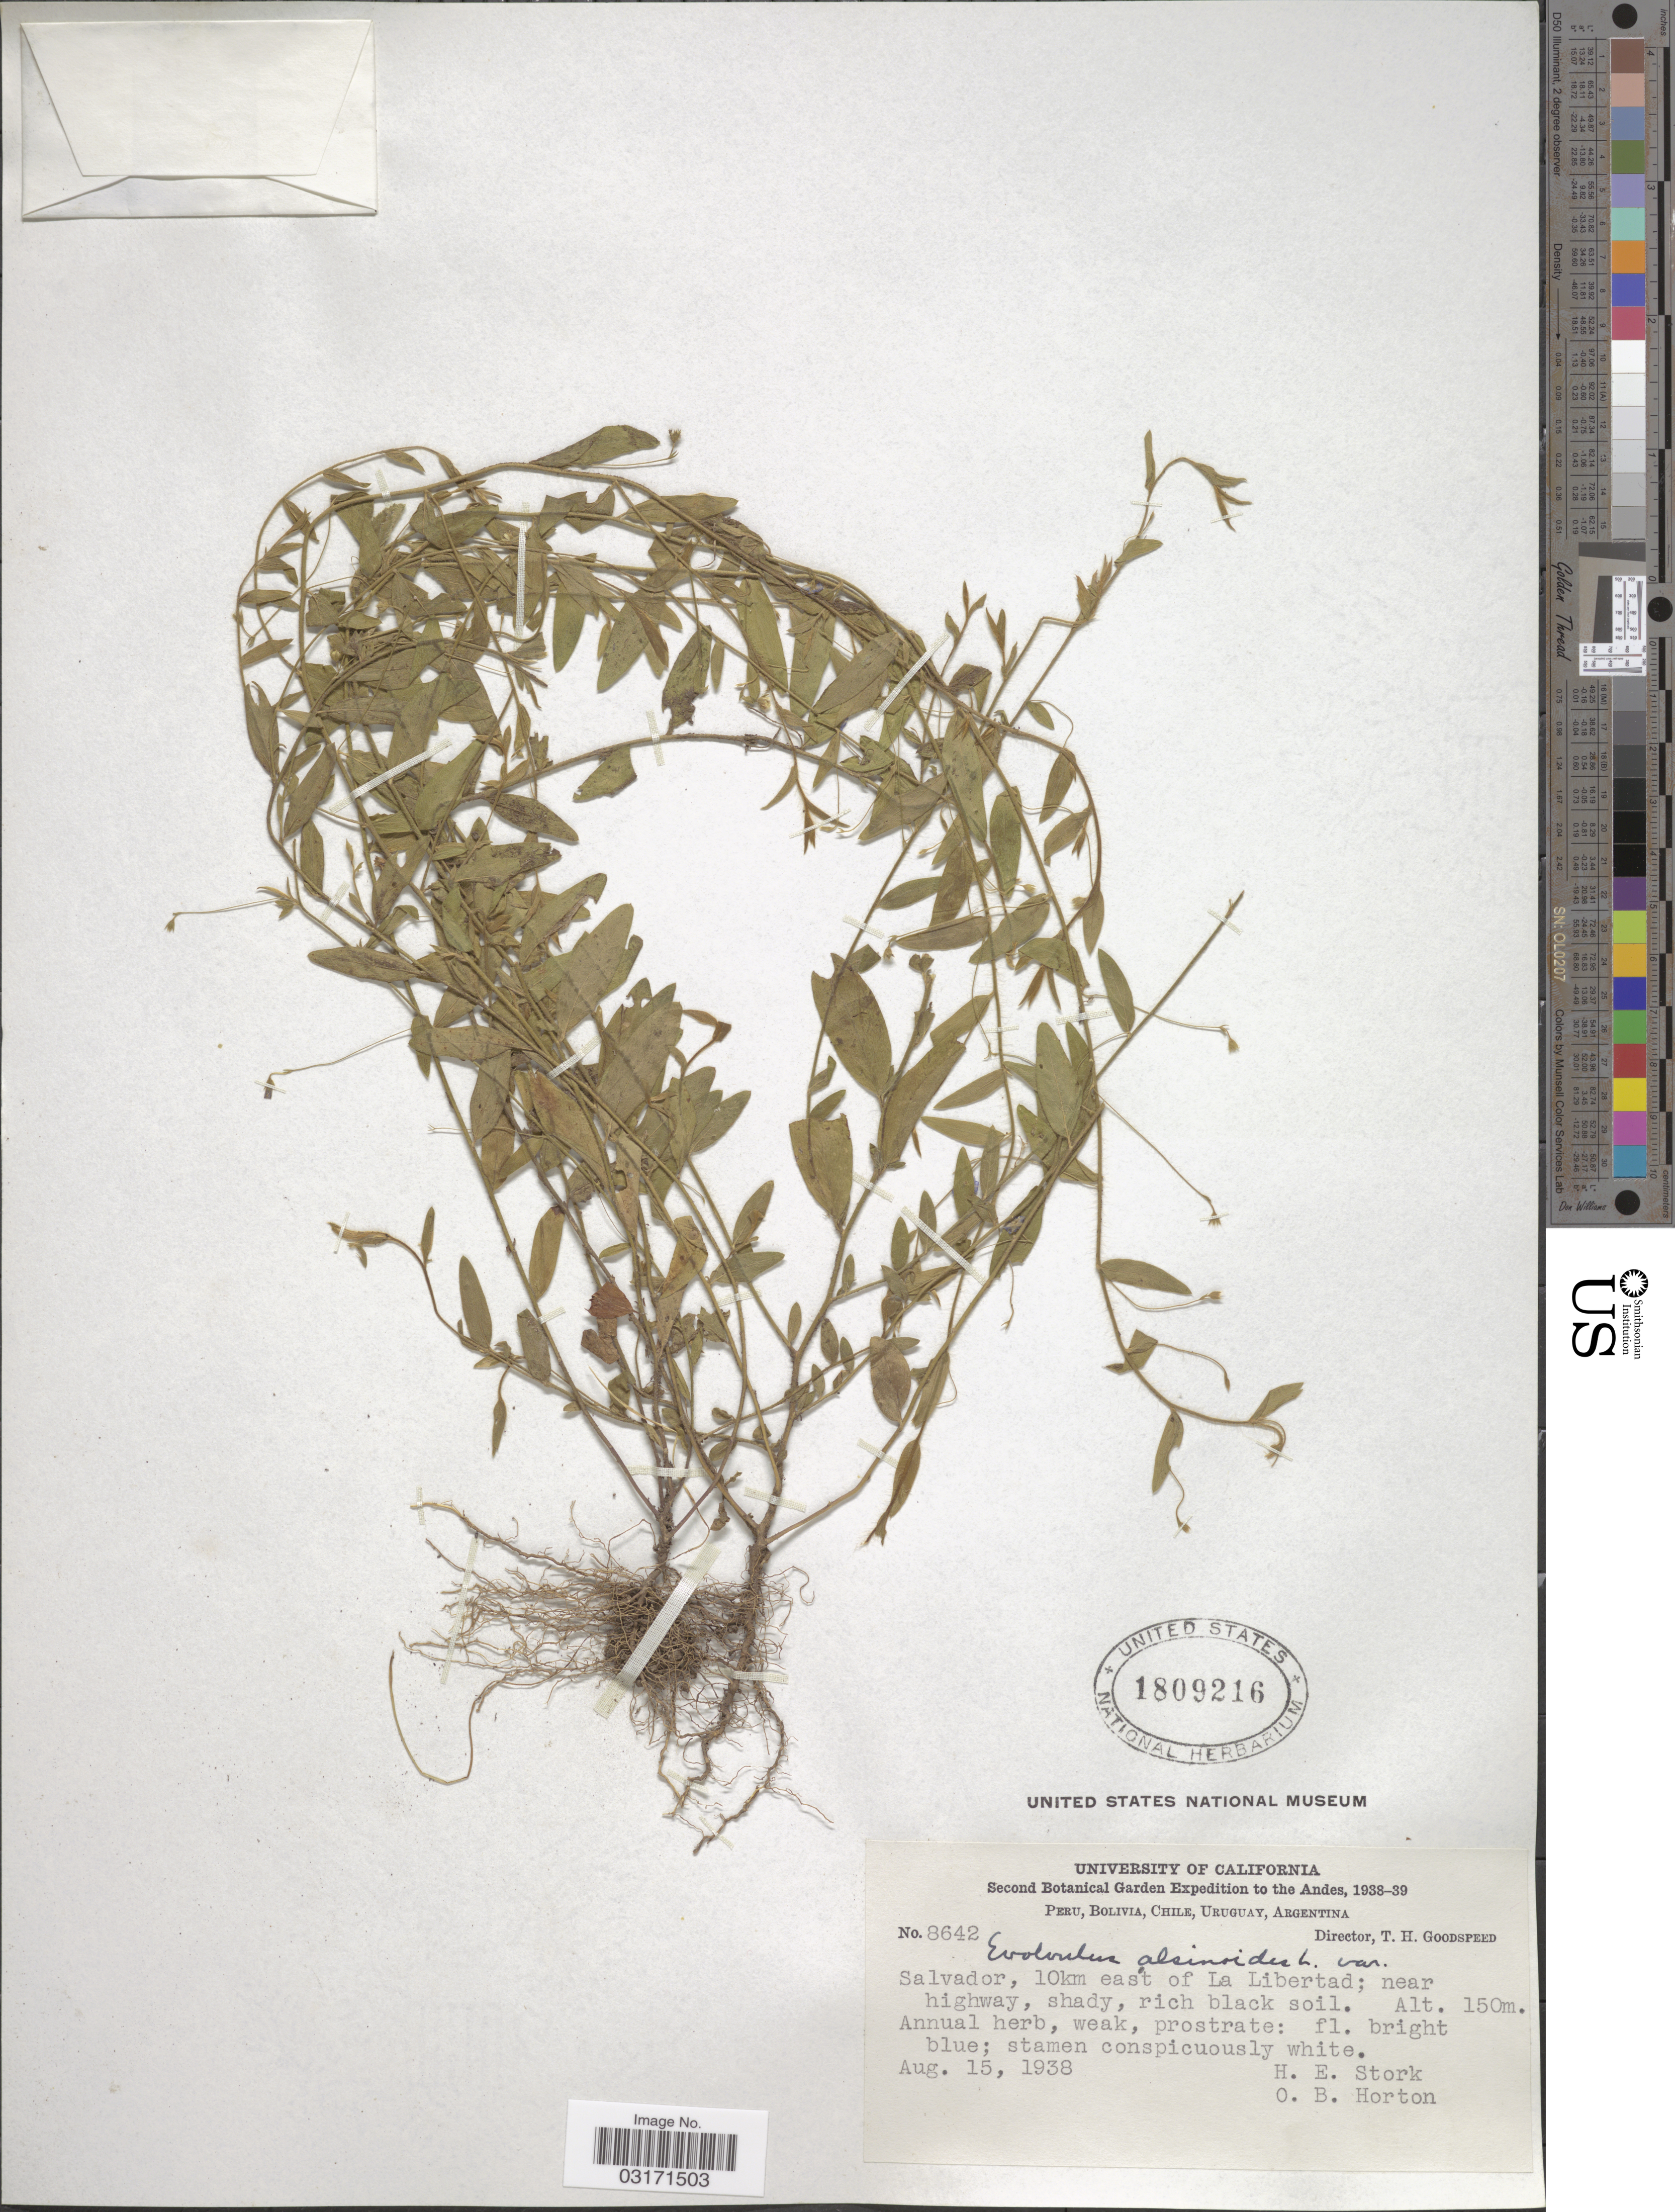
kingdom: Plantae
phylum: Tracheophyta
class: Magnoliopsida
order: Solanales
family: Convolvulaceae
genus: Evolvulus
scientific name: Evolvulus alsinoides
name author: (L.) L.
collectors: H. E. Stork & O. B. Horton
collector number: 8642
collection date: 1938-08-15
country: El Salvador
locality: The Andes, Salvador, 10km east of La Libertad; near highway.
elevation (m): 150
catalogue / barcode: US 1809216